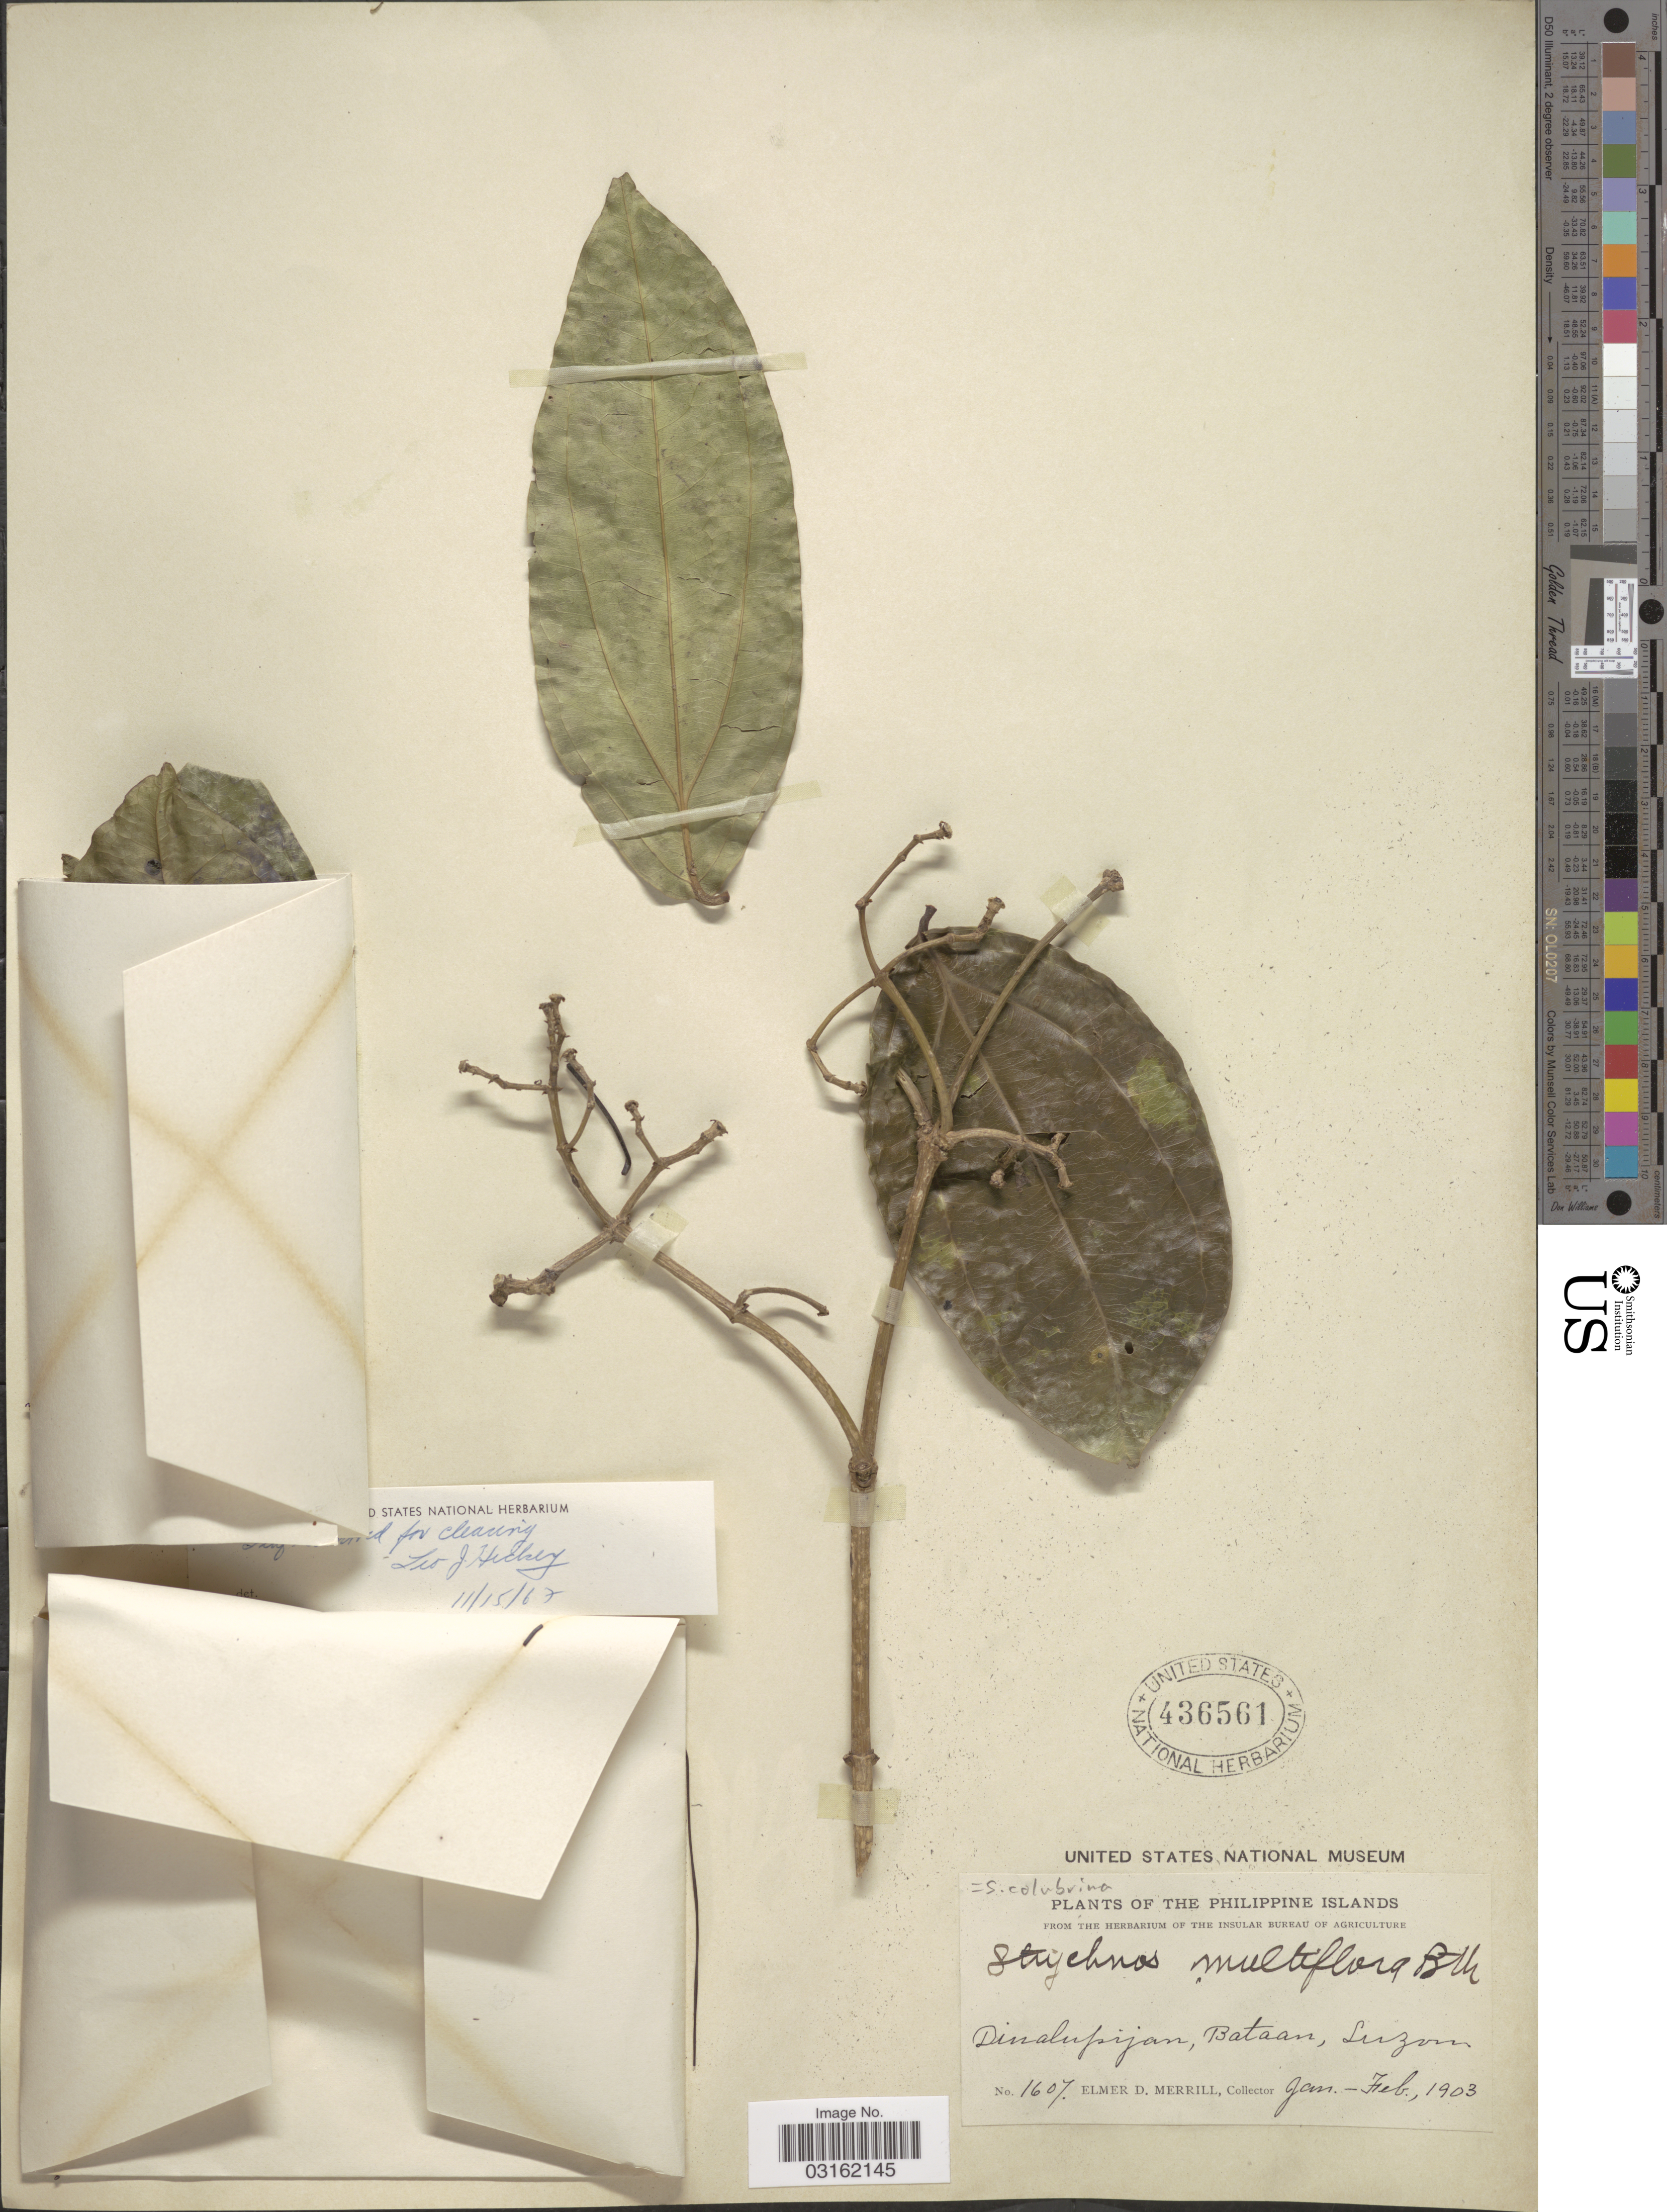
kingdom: Plantae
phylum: Tracheophyta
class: Magnoliopsida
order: Gentianales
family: Loganiaceae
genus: Strychnos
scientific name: Strychnos colubrina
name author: L.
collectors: E. D. Merrill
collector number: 1607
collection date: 1903-01/1903-02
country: Philippines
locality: The Philippine Islands, Dinalupijan, Bataan, Luzon.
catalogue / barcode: US 436561